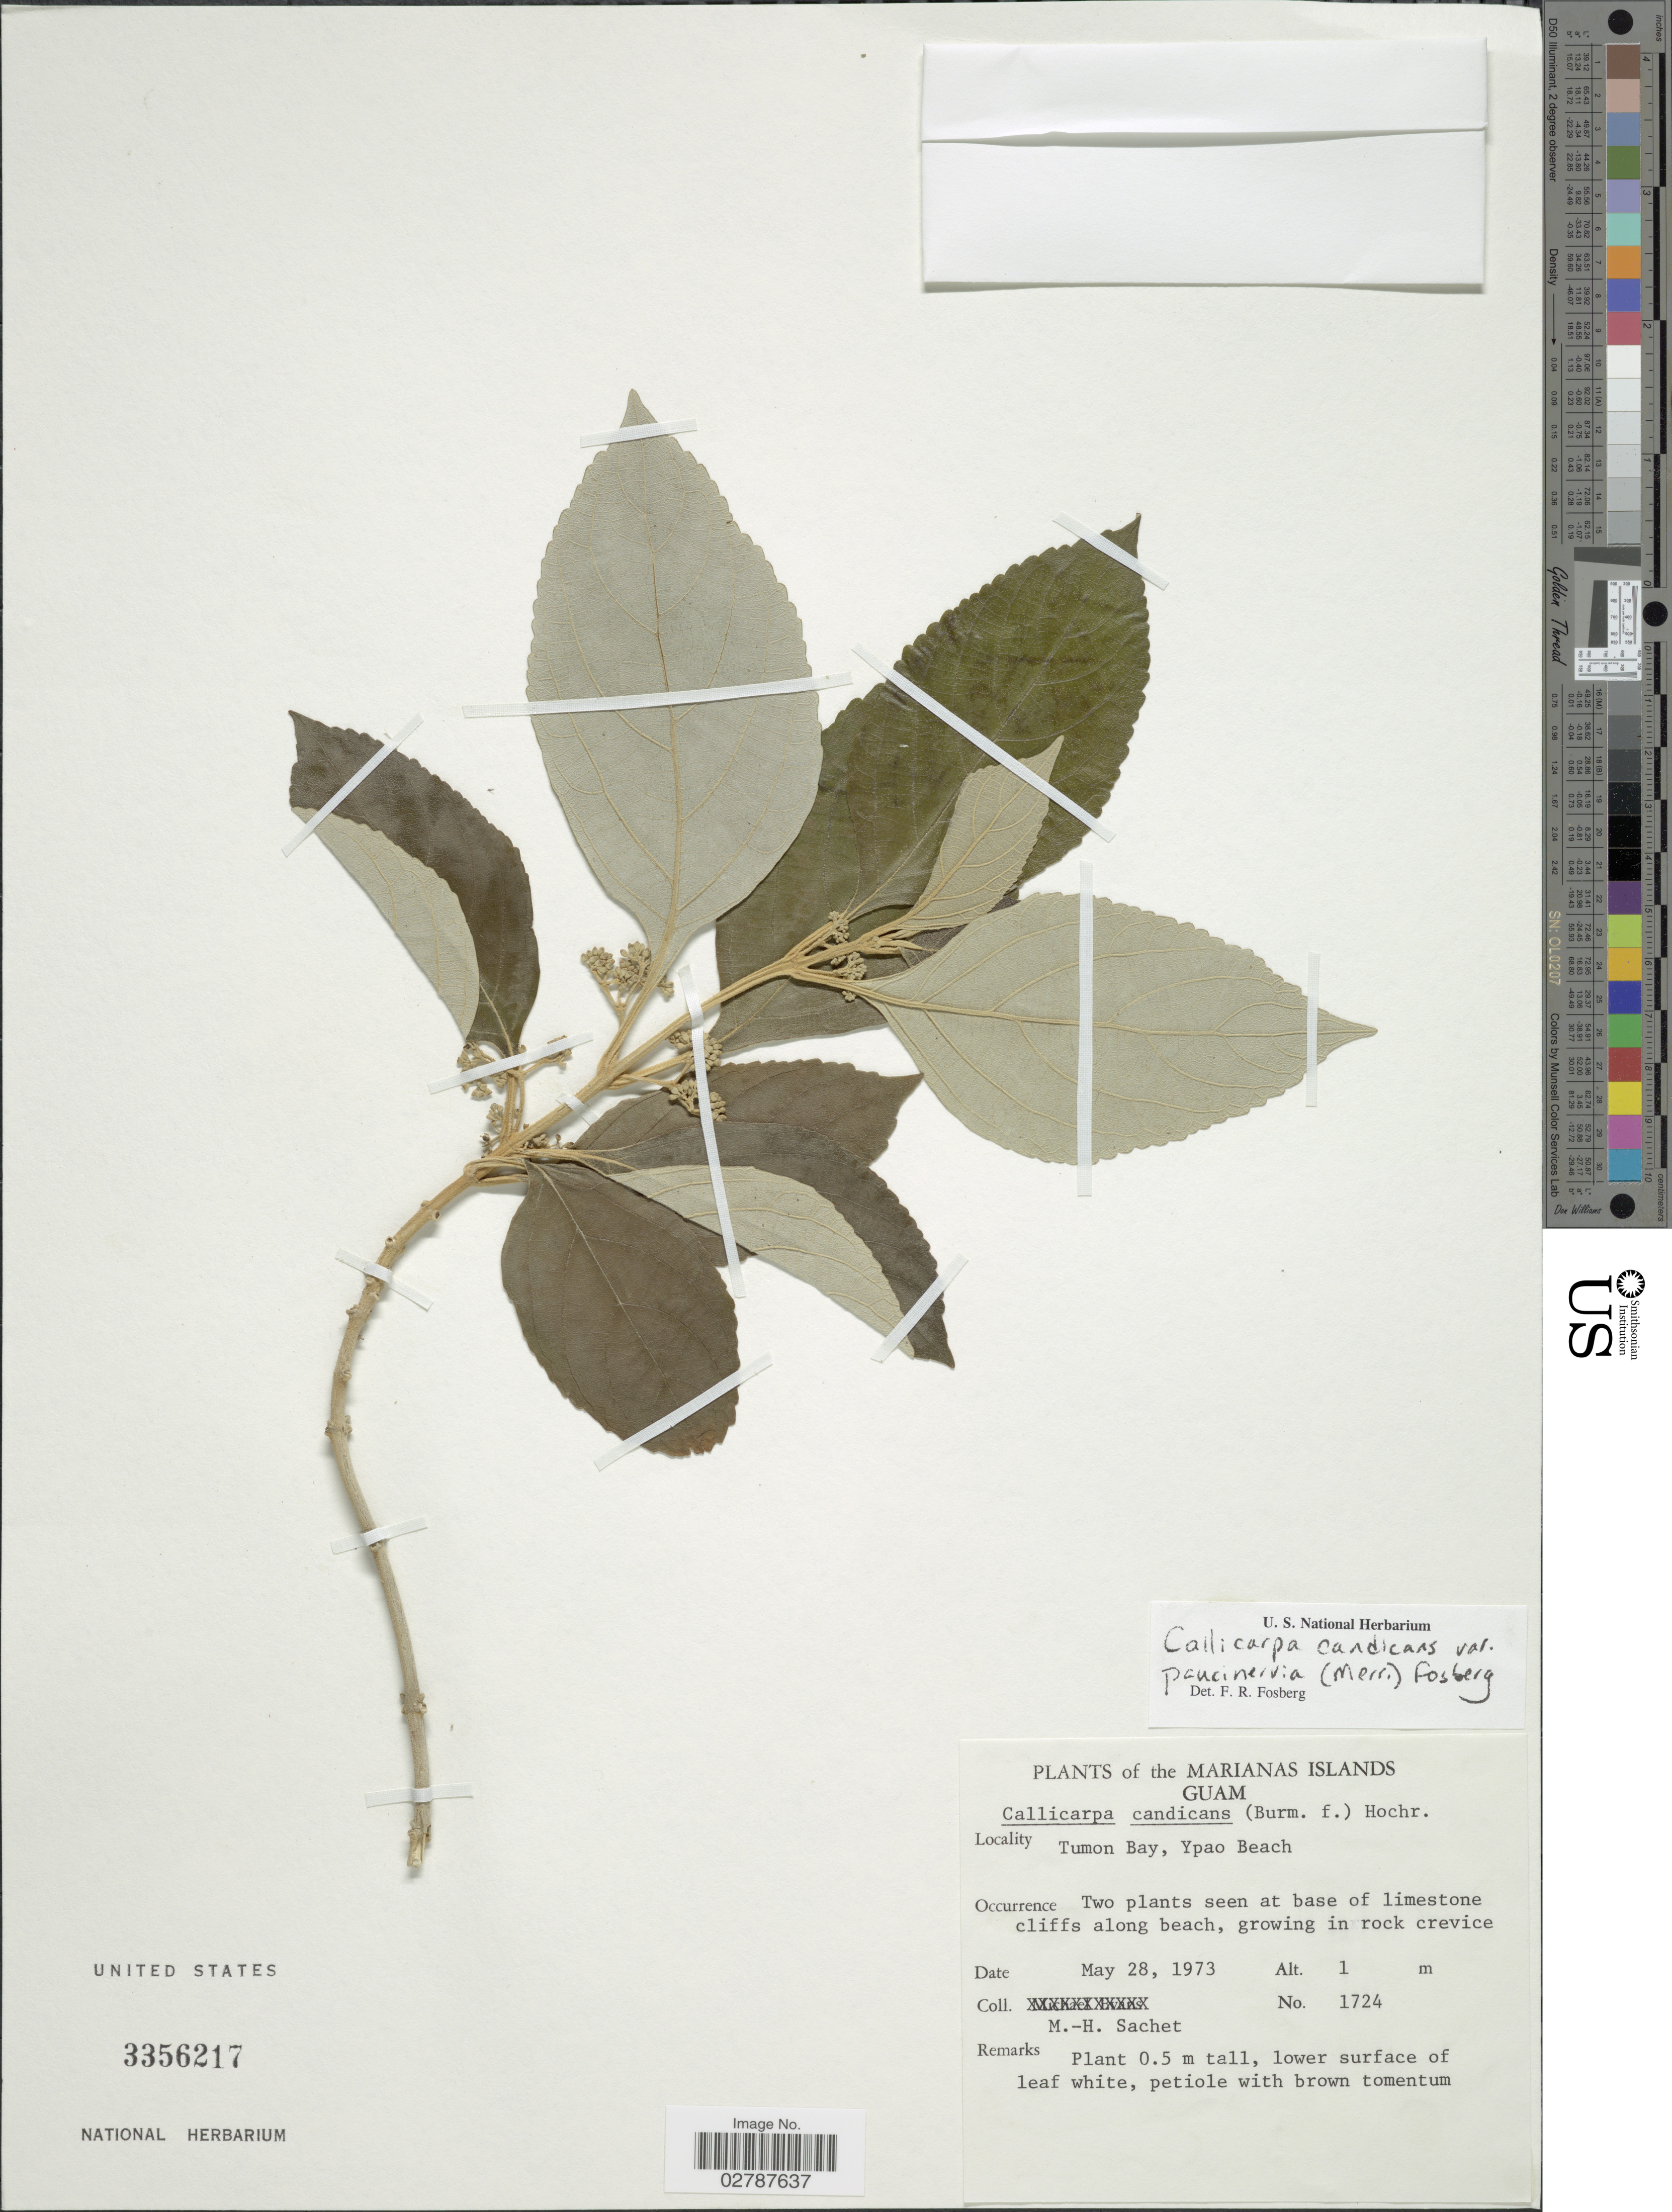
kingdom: Plantae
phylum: Tracheophyta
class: Magnoliopsida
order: Lamiales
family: Lamiaceae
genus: Callicarpa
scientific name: Callicarpa candicans var. paucinervia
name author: (Merr.) Fosberg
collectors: M.-H. Sachet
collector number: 1724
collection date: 1973-05-28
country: Guam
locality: The Marianas Islands. Tumon Bay, Ypao Beach.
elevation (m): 1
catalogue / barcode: US 3356217